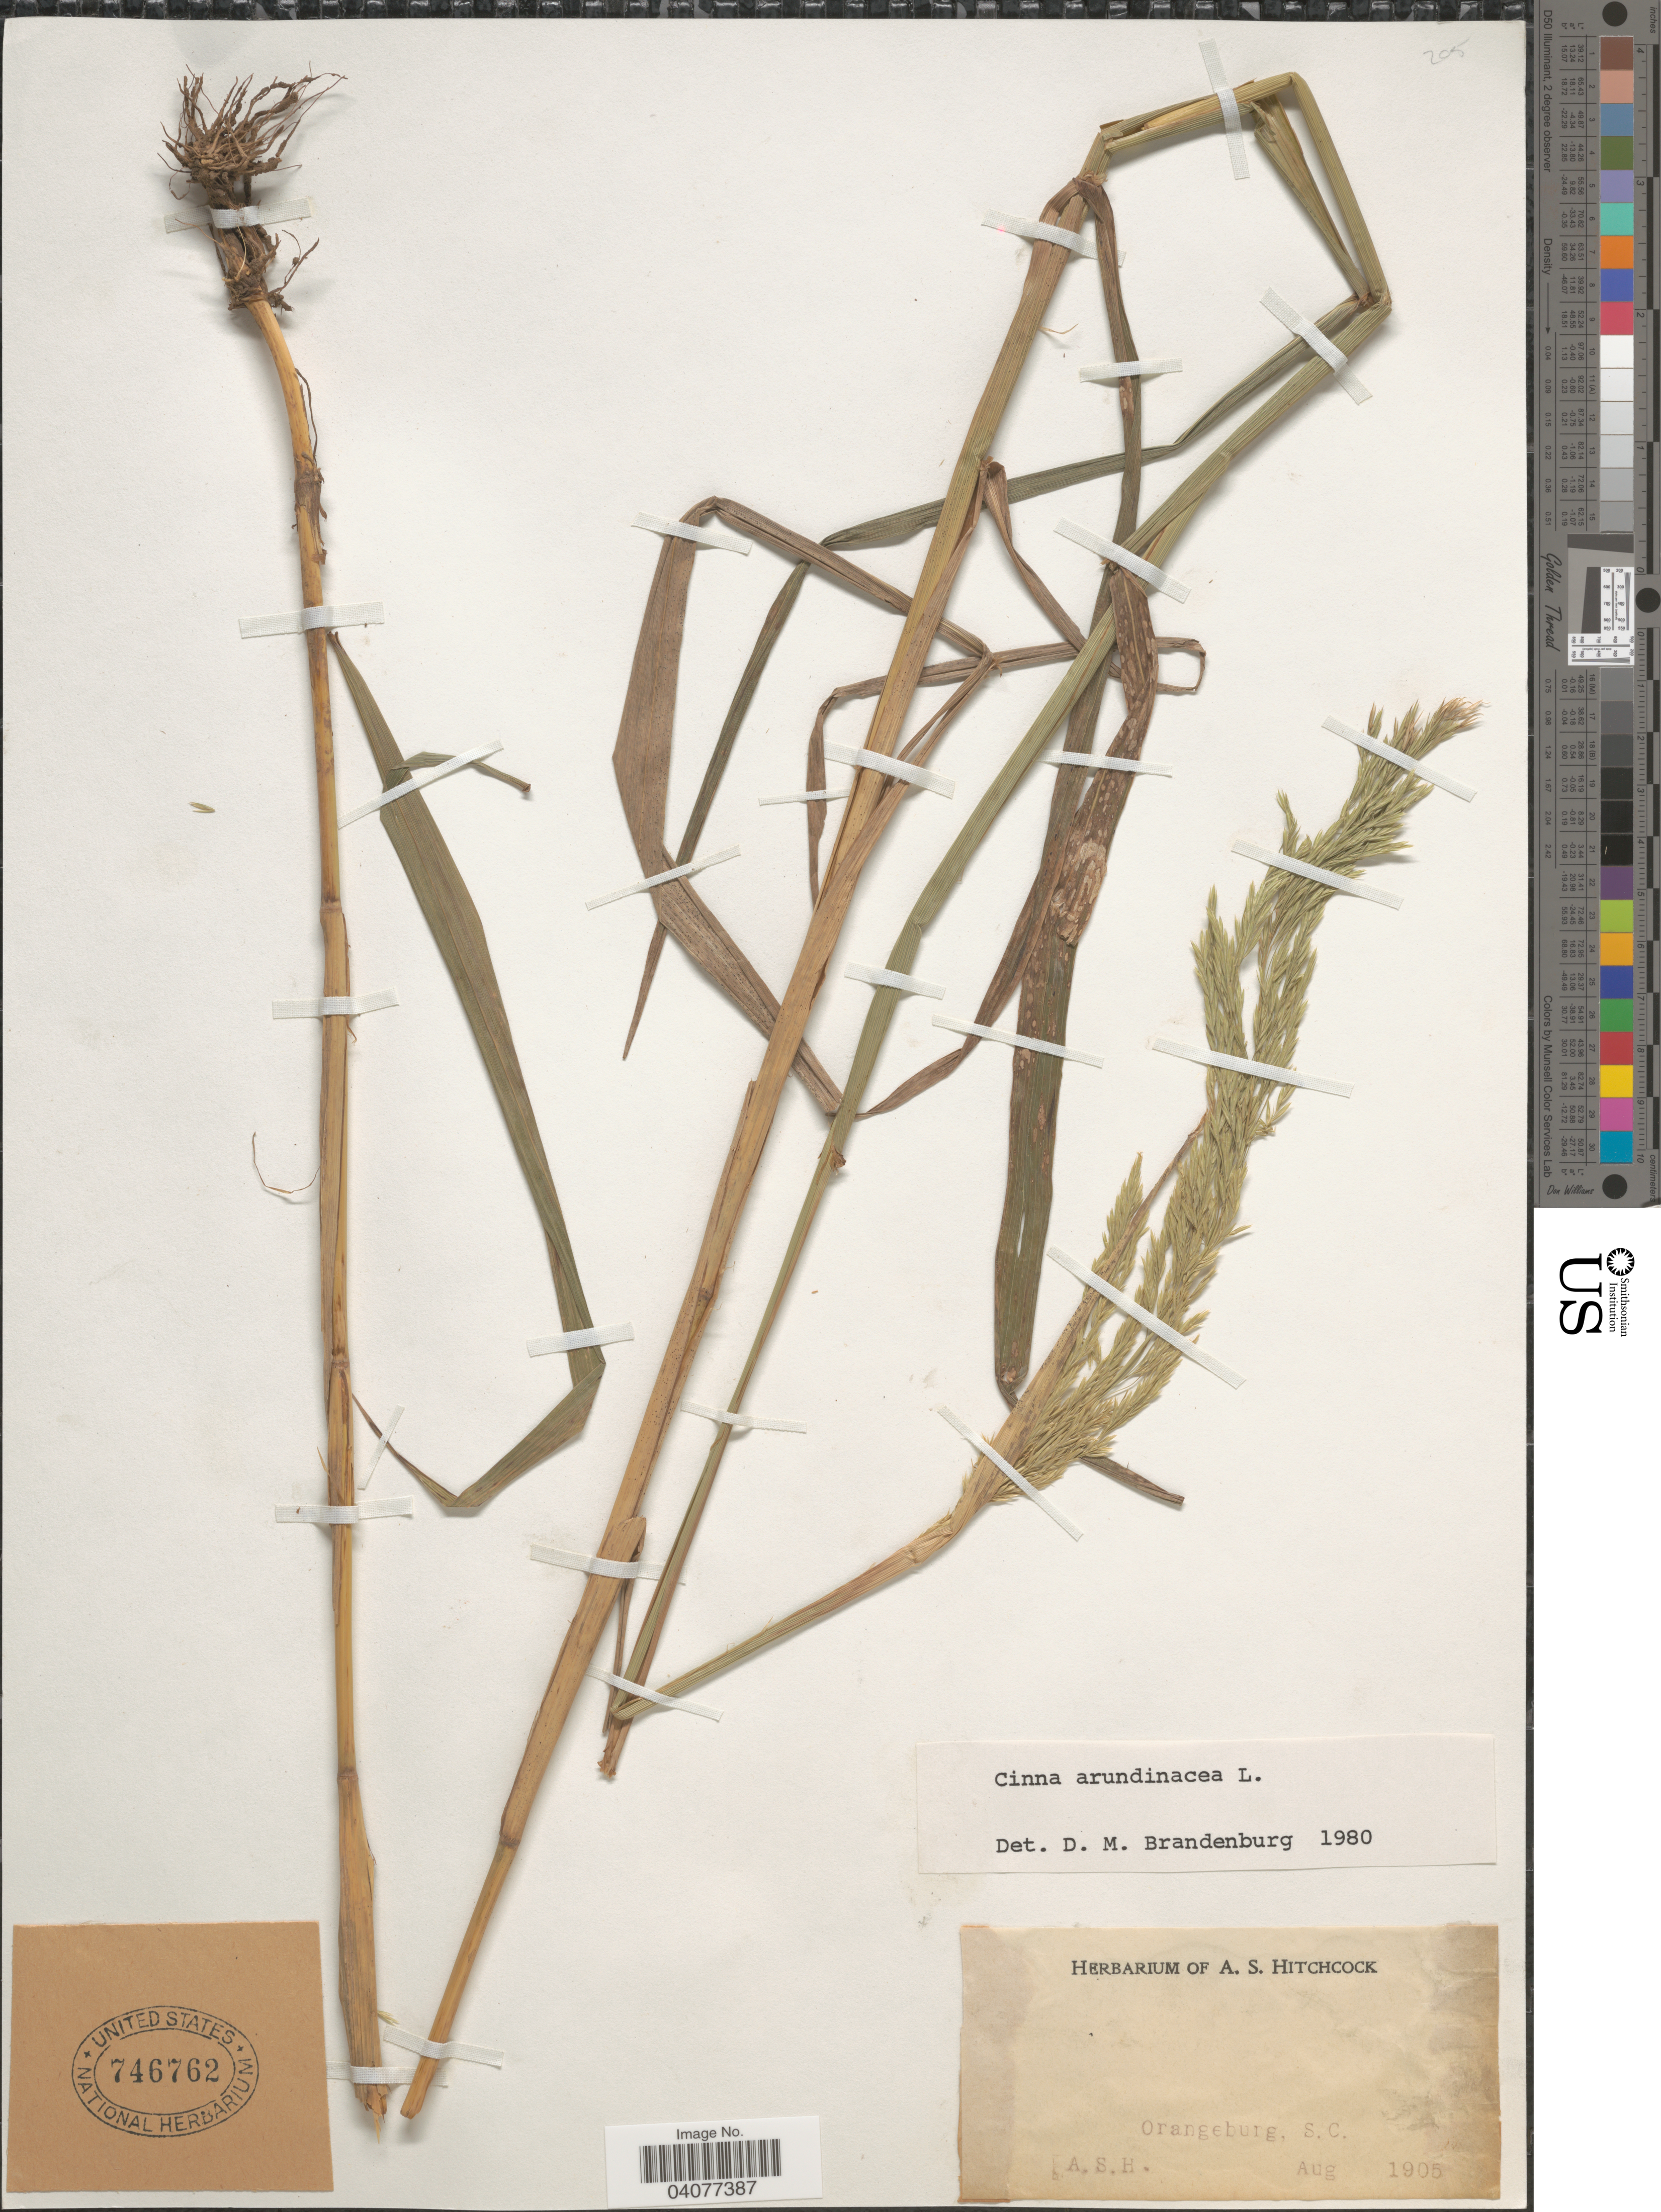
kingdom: Plantae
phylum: Tracheophyta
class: Liliopsida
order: Poales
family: Poaceae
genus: Cinna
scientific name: Cinna arundinacea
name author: L.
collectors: A. S. Hitchcock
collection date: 1905-08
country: United States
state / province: South Dakota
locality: Orangeburg.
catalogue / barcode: US 746762